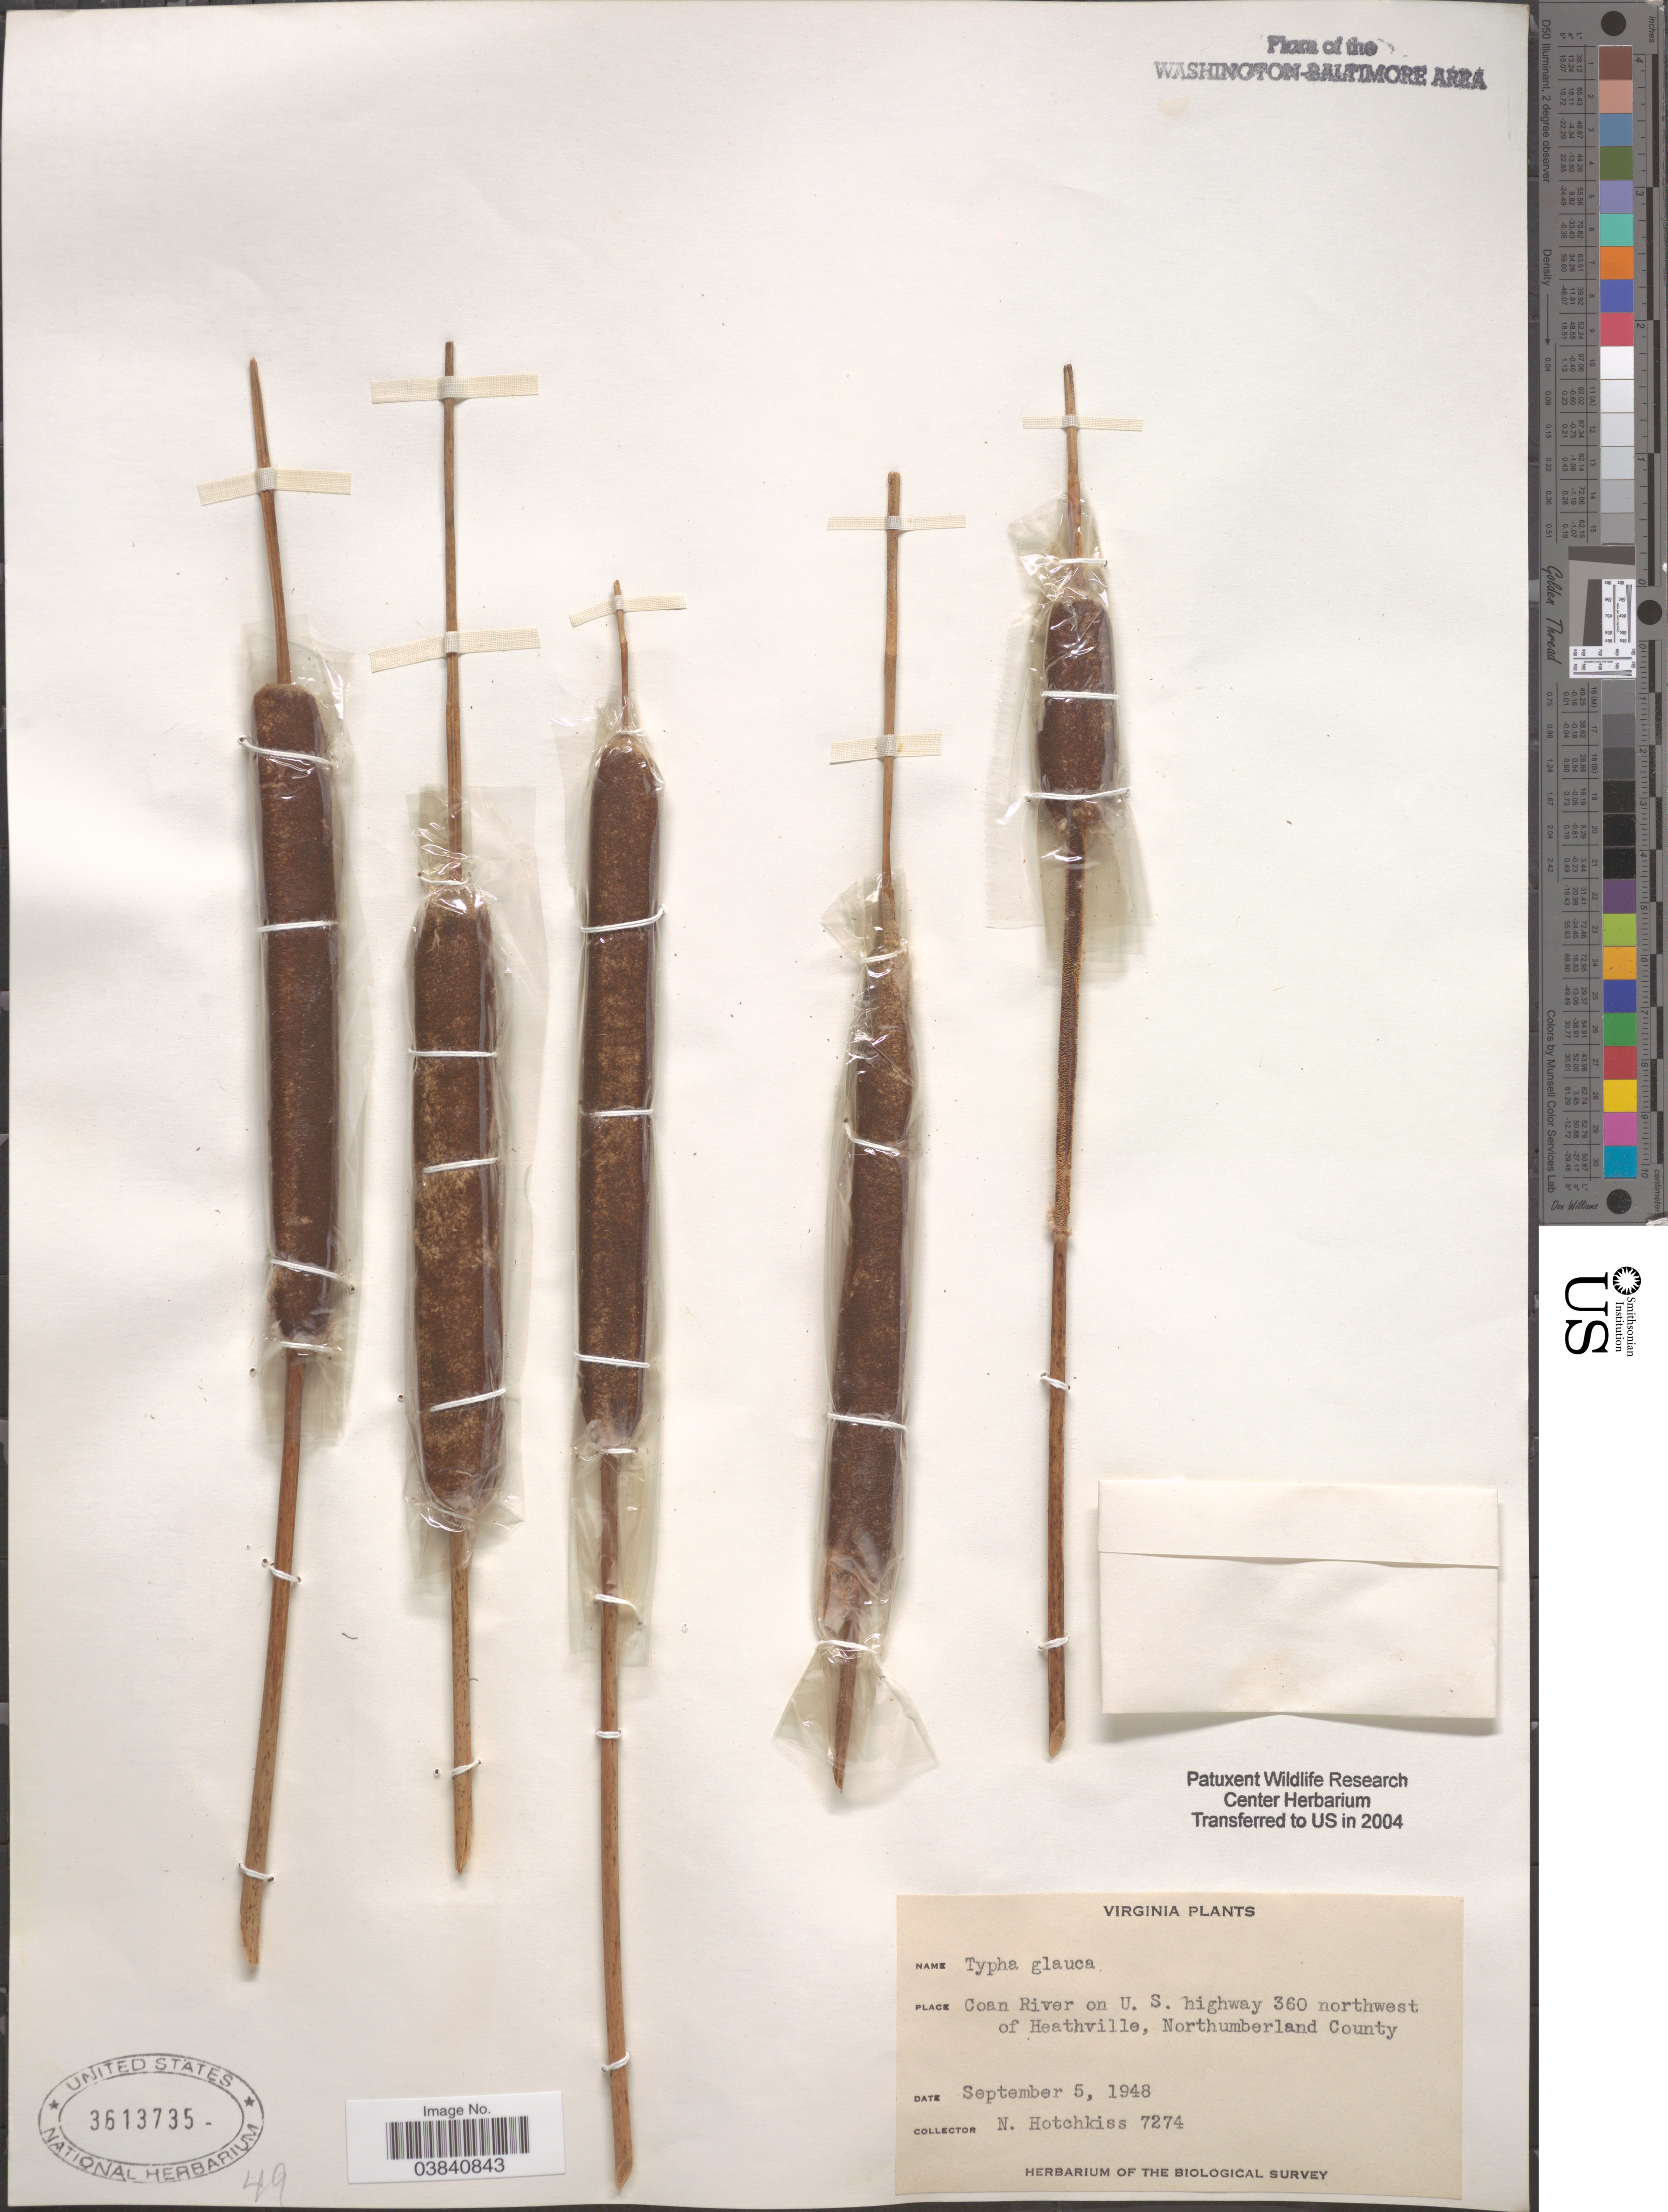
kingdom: Plantae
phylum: Tracheophyta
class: Liliopsida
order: Poales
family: Typhaceae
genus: Typha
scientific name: Typha glauca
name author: Godr.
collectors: N. Hotchkiss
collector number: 7274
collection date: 1948-09-05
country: United States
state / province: Virginia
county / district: Northumberland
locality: Coan River on U. S. highway 360 NW of Heathville,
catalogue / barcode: US 3613735